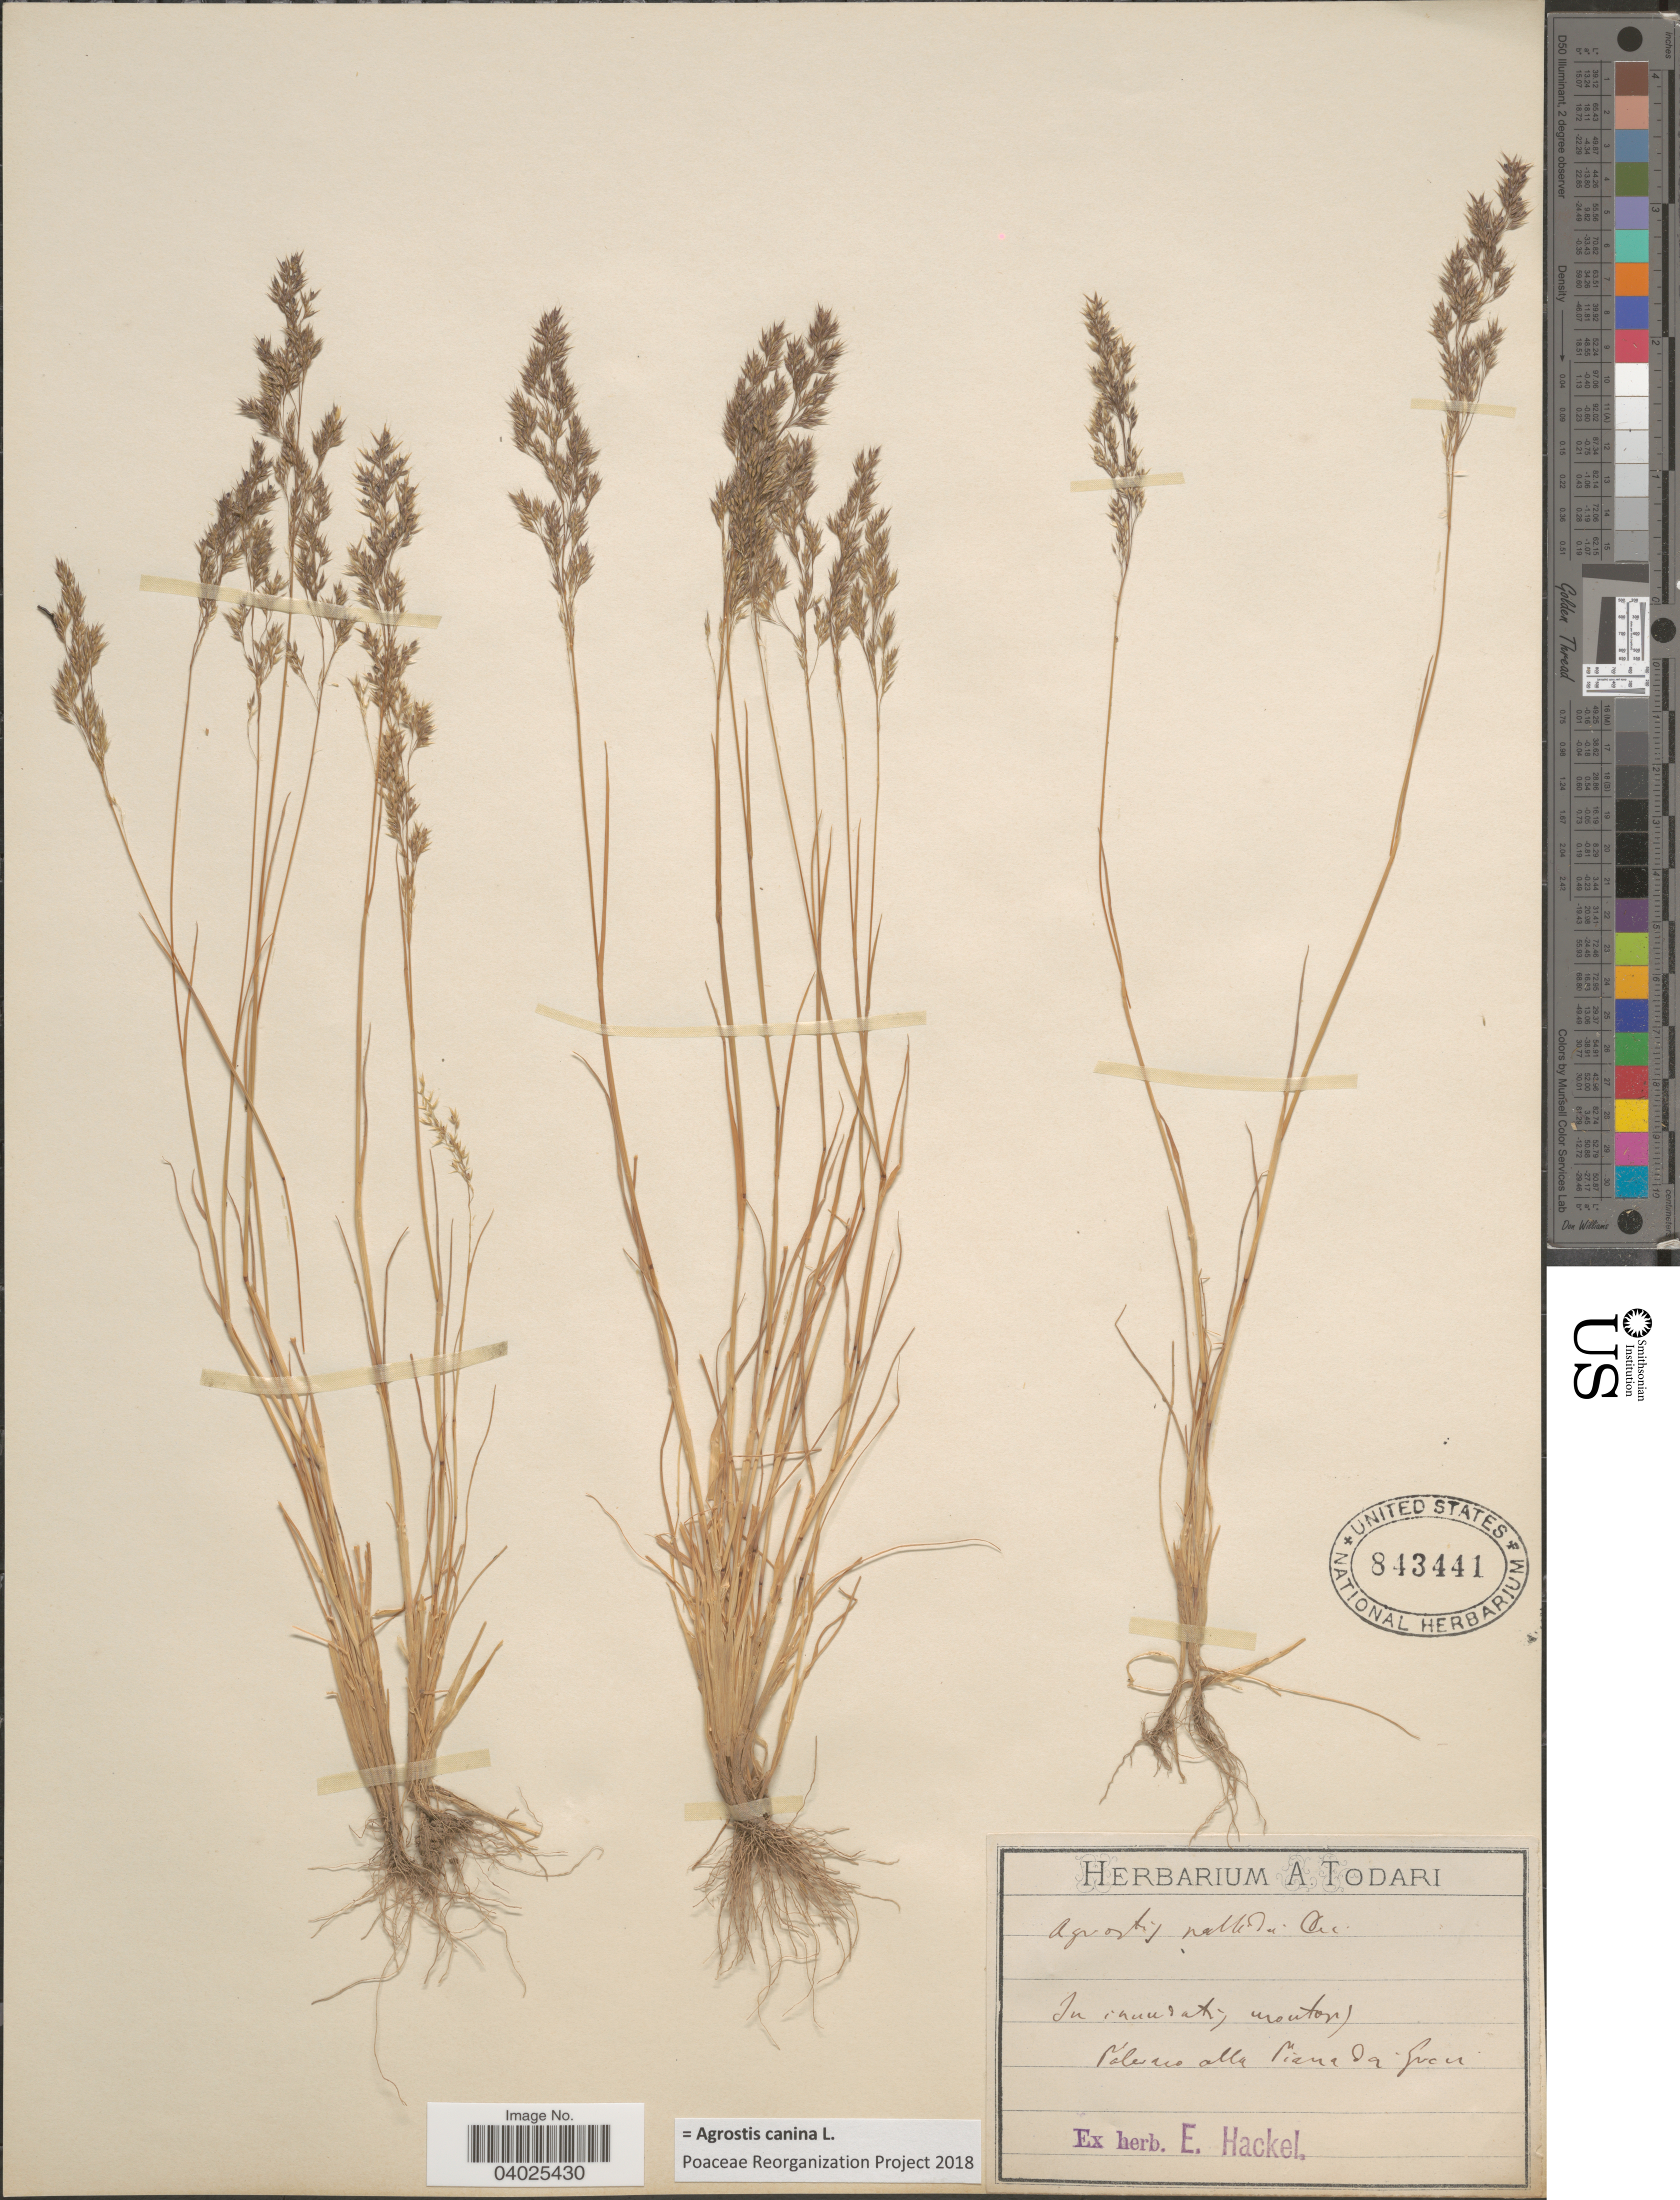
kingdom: Plantae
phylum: Tracheophyta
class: Liliopsida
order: Poales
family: Poaceae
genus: Agrostis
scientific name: Agrostis canina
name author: L.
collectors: Ex herb. A. Todari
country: Italy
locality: Palermo alla Piana da Greci.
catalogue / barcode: US 843441